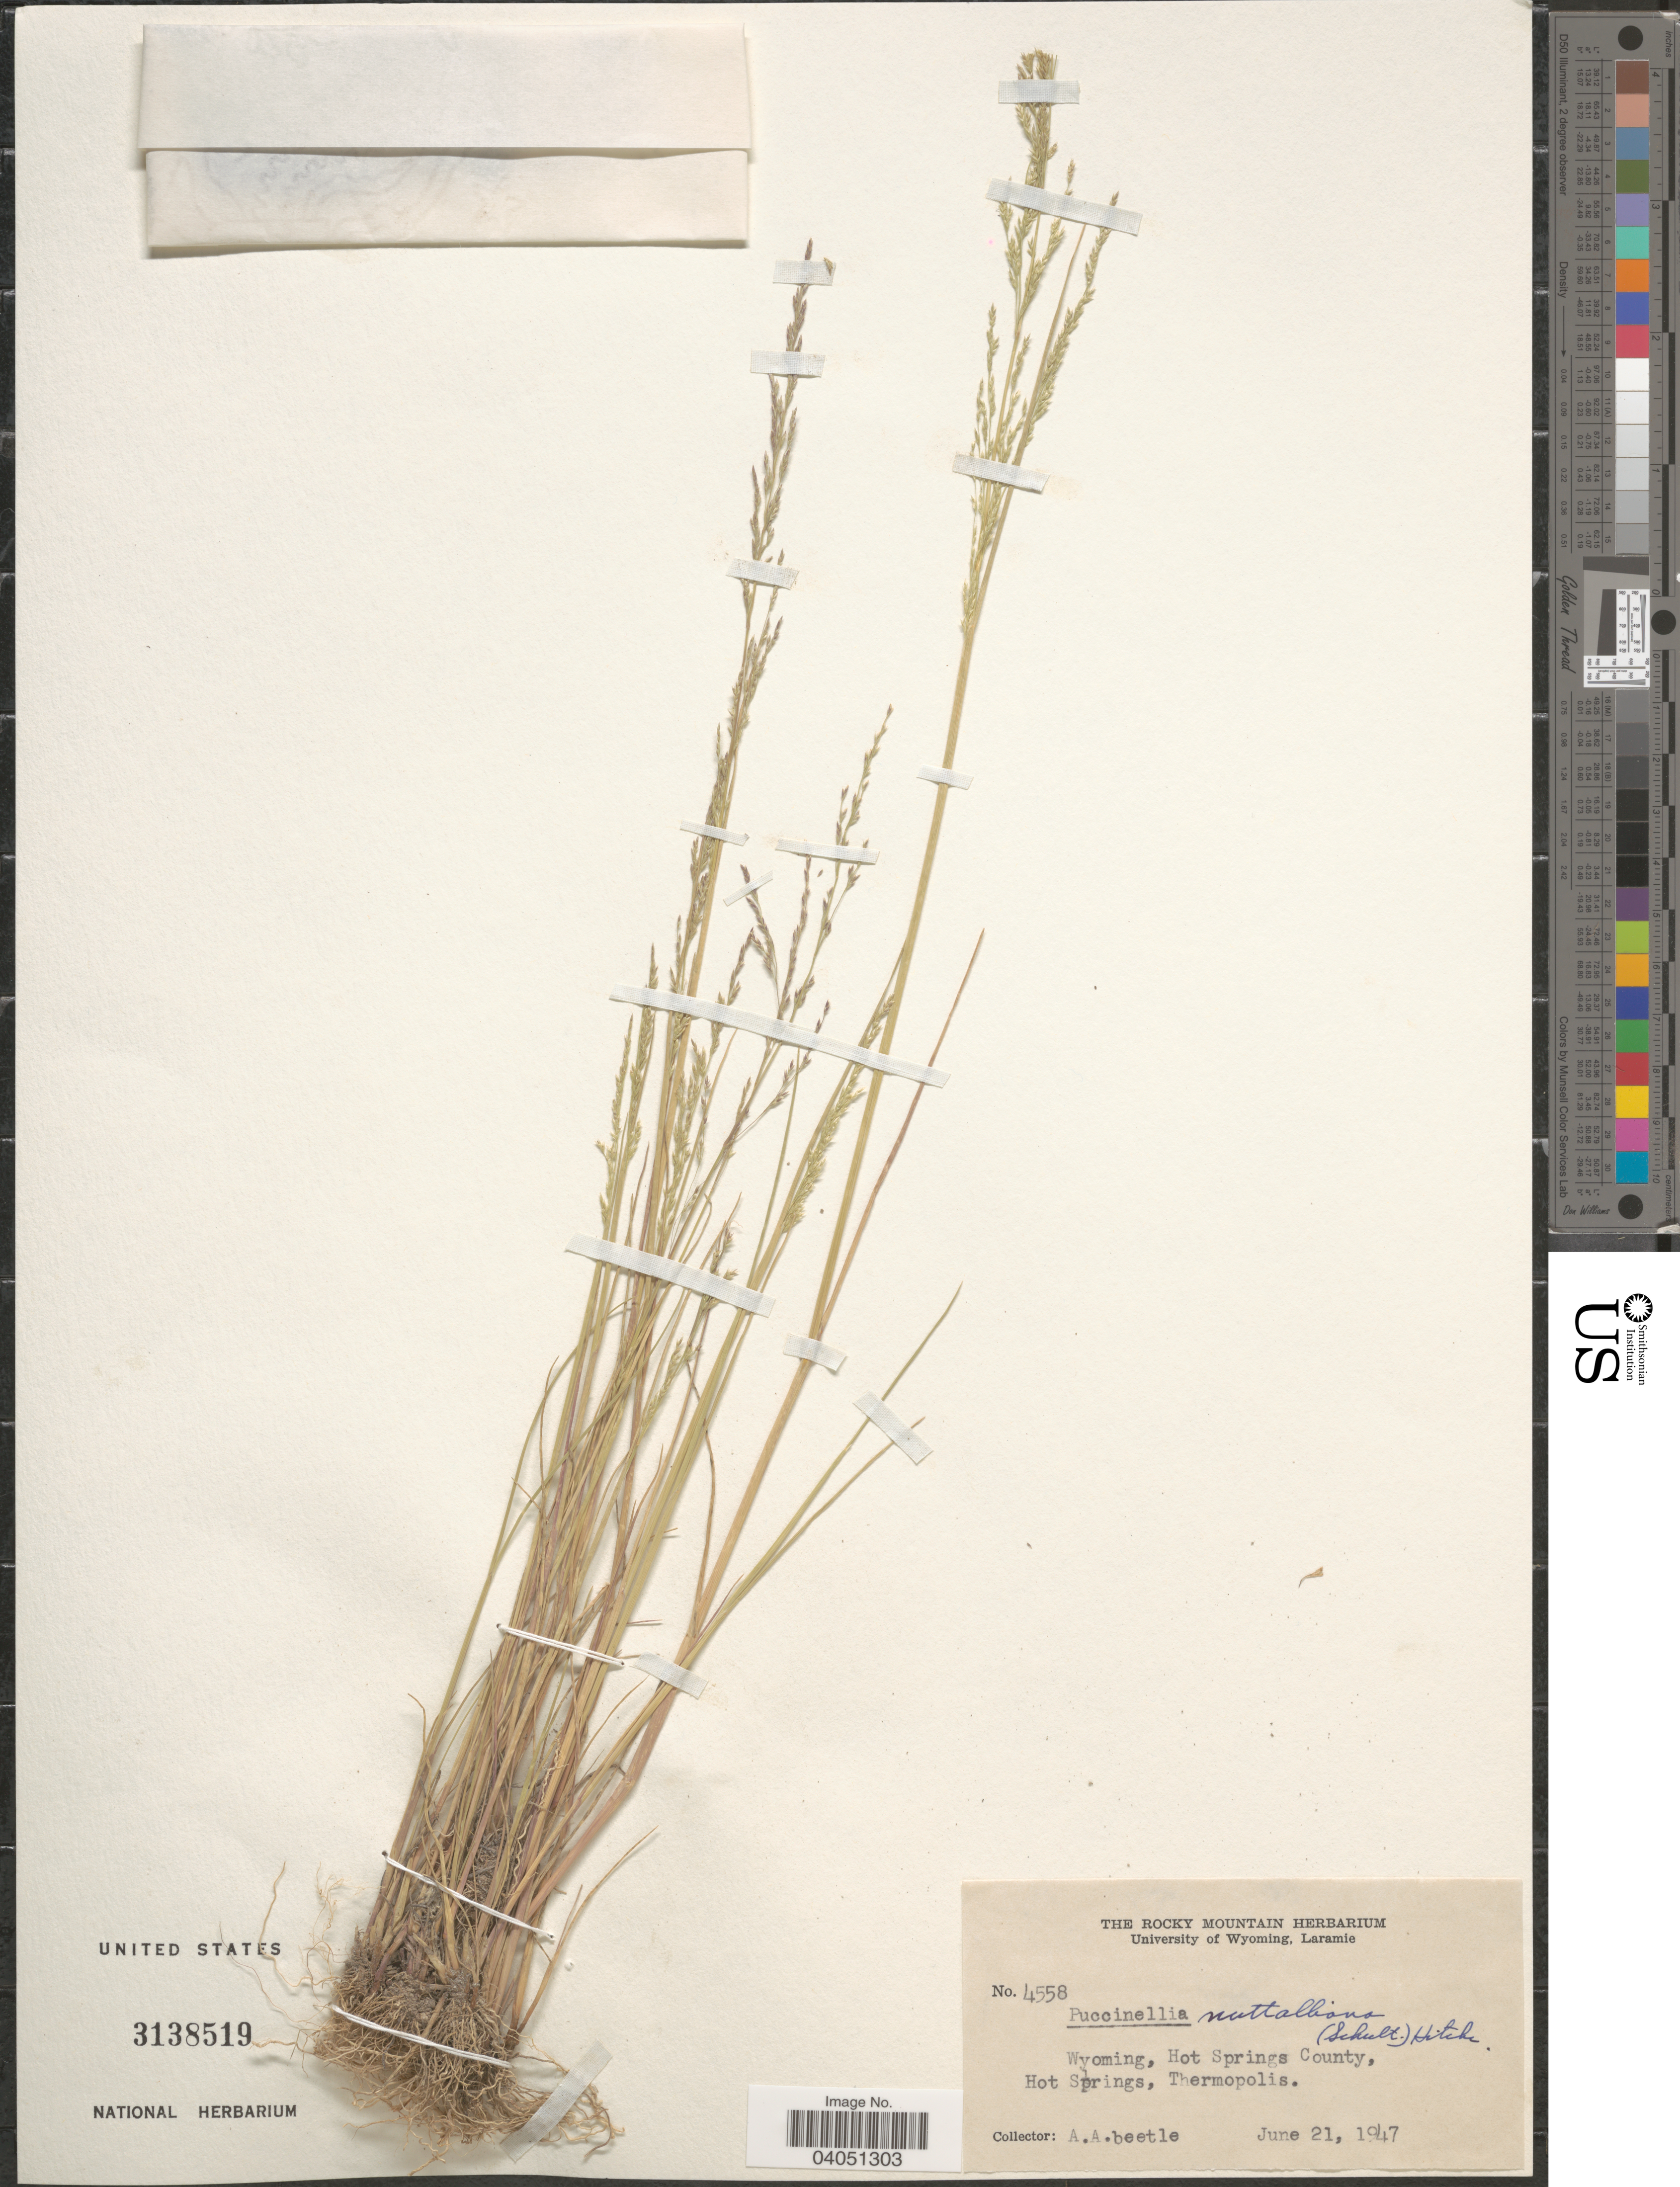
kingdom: Plantae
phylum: Tracheophyta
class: Liliopsida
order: Poales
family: Poaceae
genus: Puccinellia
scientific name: Puccinellia nuttalliana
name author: (Schult.) Hitchc.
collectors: A. A. Beetle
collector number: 4558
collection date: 1947-06-21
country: United States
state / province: Wyoming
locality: Hot Springs County, Hot Springs, Thermopolis.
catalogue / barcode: US 3138519